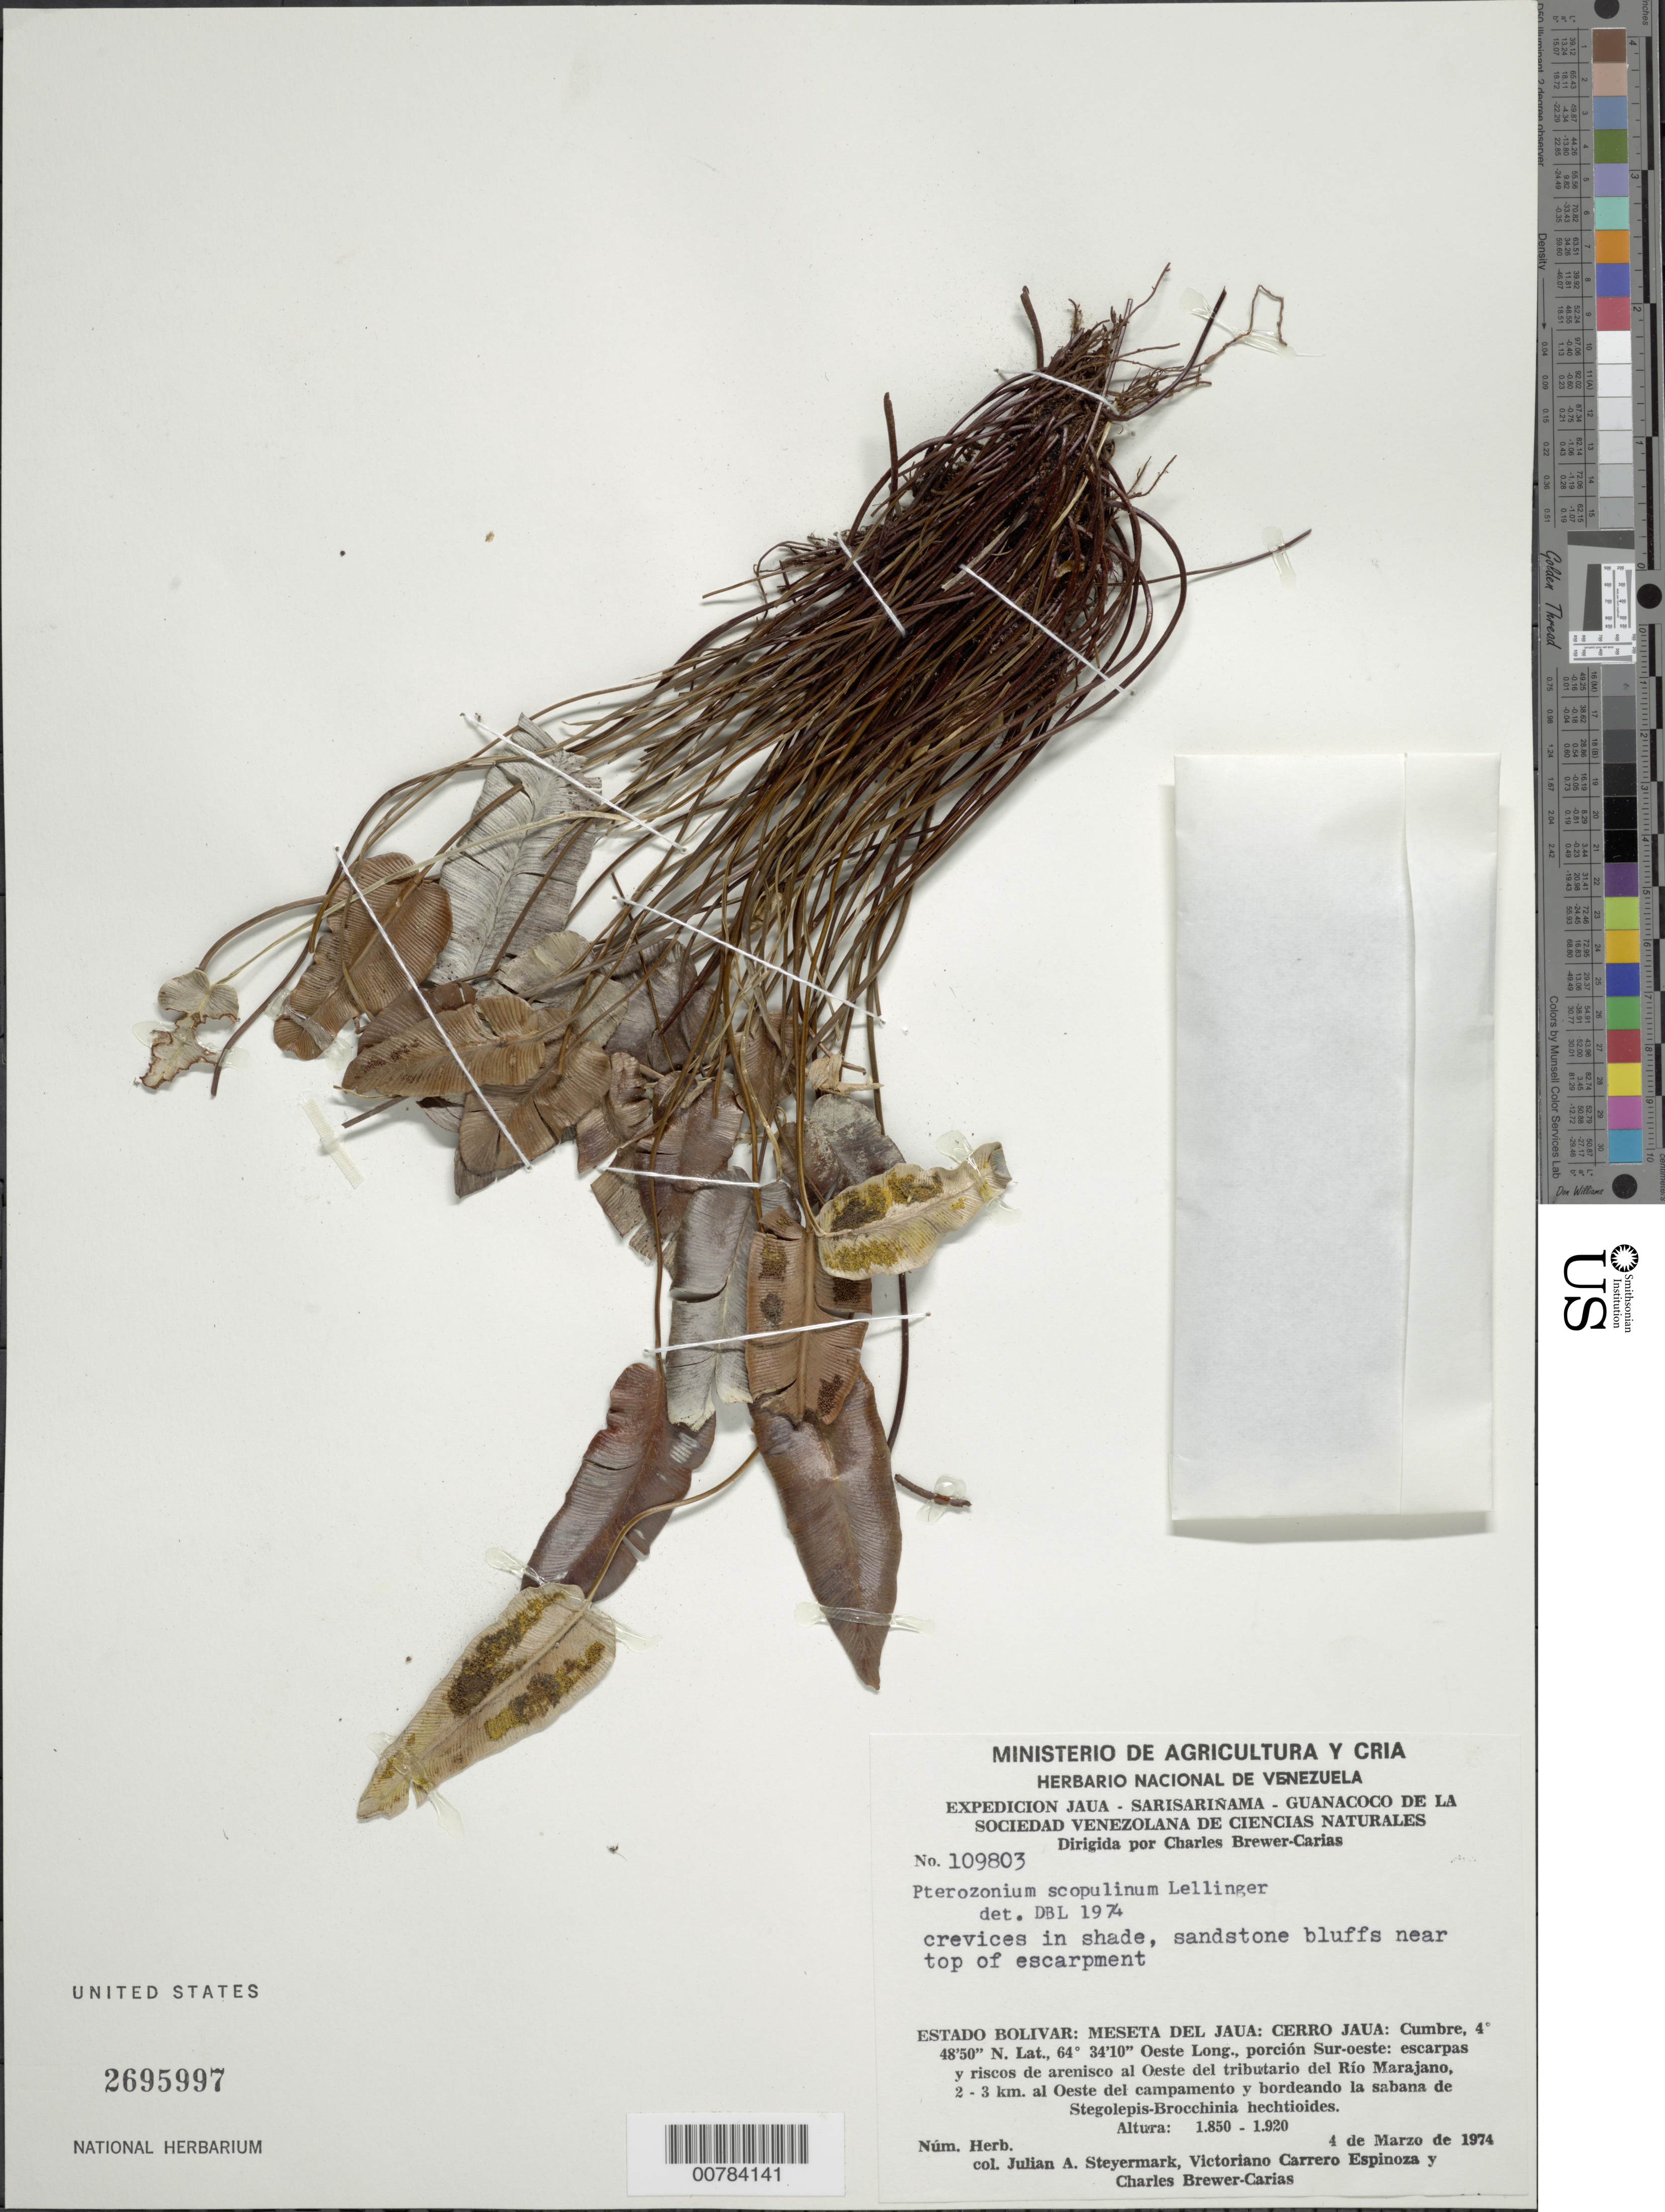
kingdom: Plantae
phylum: Tracheophyta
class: Polypodiopsida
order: Polypodiales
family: Pteridaceae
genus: Pterozonium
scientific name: Pterozonium scopulinum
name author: Lellinger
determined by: Lellinger, David B., (BOT), Smithsonian Institution - National Museum of Natural History (UNITED STATES)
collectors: J. Steyermark, V. Carreño E. & C. Brewer-Carias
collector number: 109803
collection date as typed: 24-Feb-74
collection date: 1974-02-24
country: Venezuela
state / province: Bolívar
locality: Meseta del Jaua: Cerro Jaua, porción SO, al W del tributarío del Río Marajano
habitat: Campamento y bordeando la sabana de hechtioides, crevices in shade, sandstone bluffs near top of escarpment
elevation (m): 1850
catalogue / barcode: US 2695997